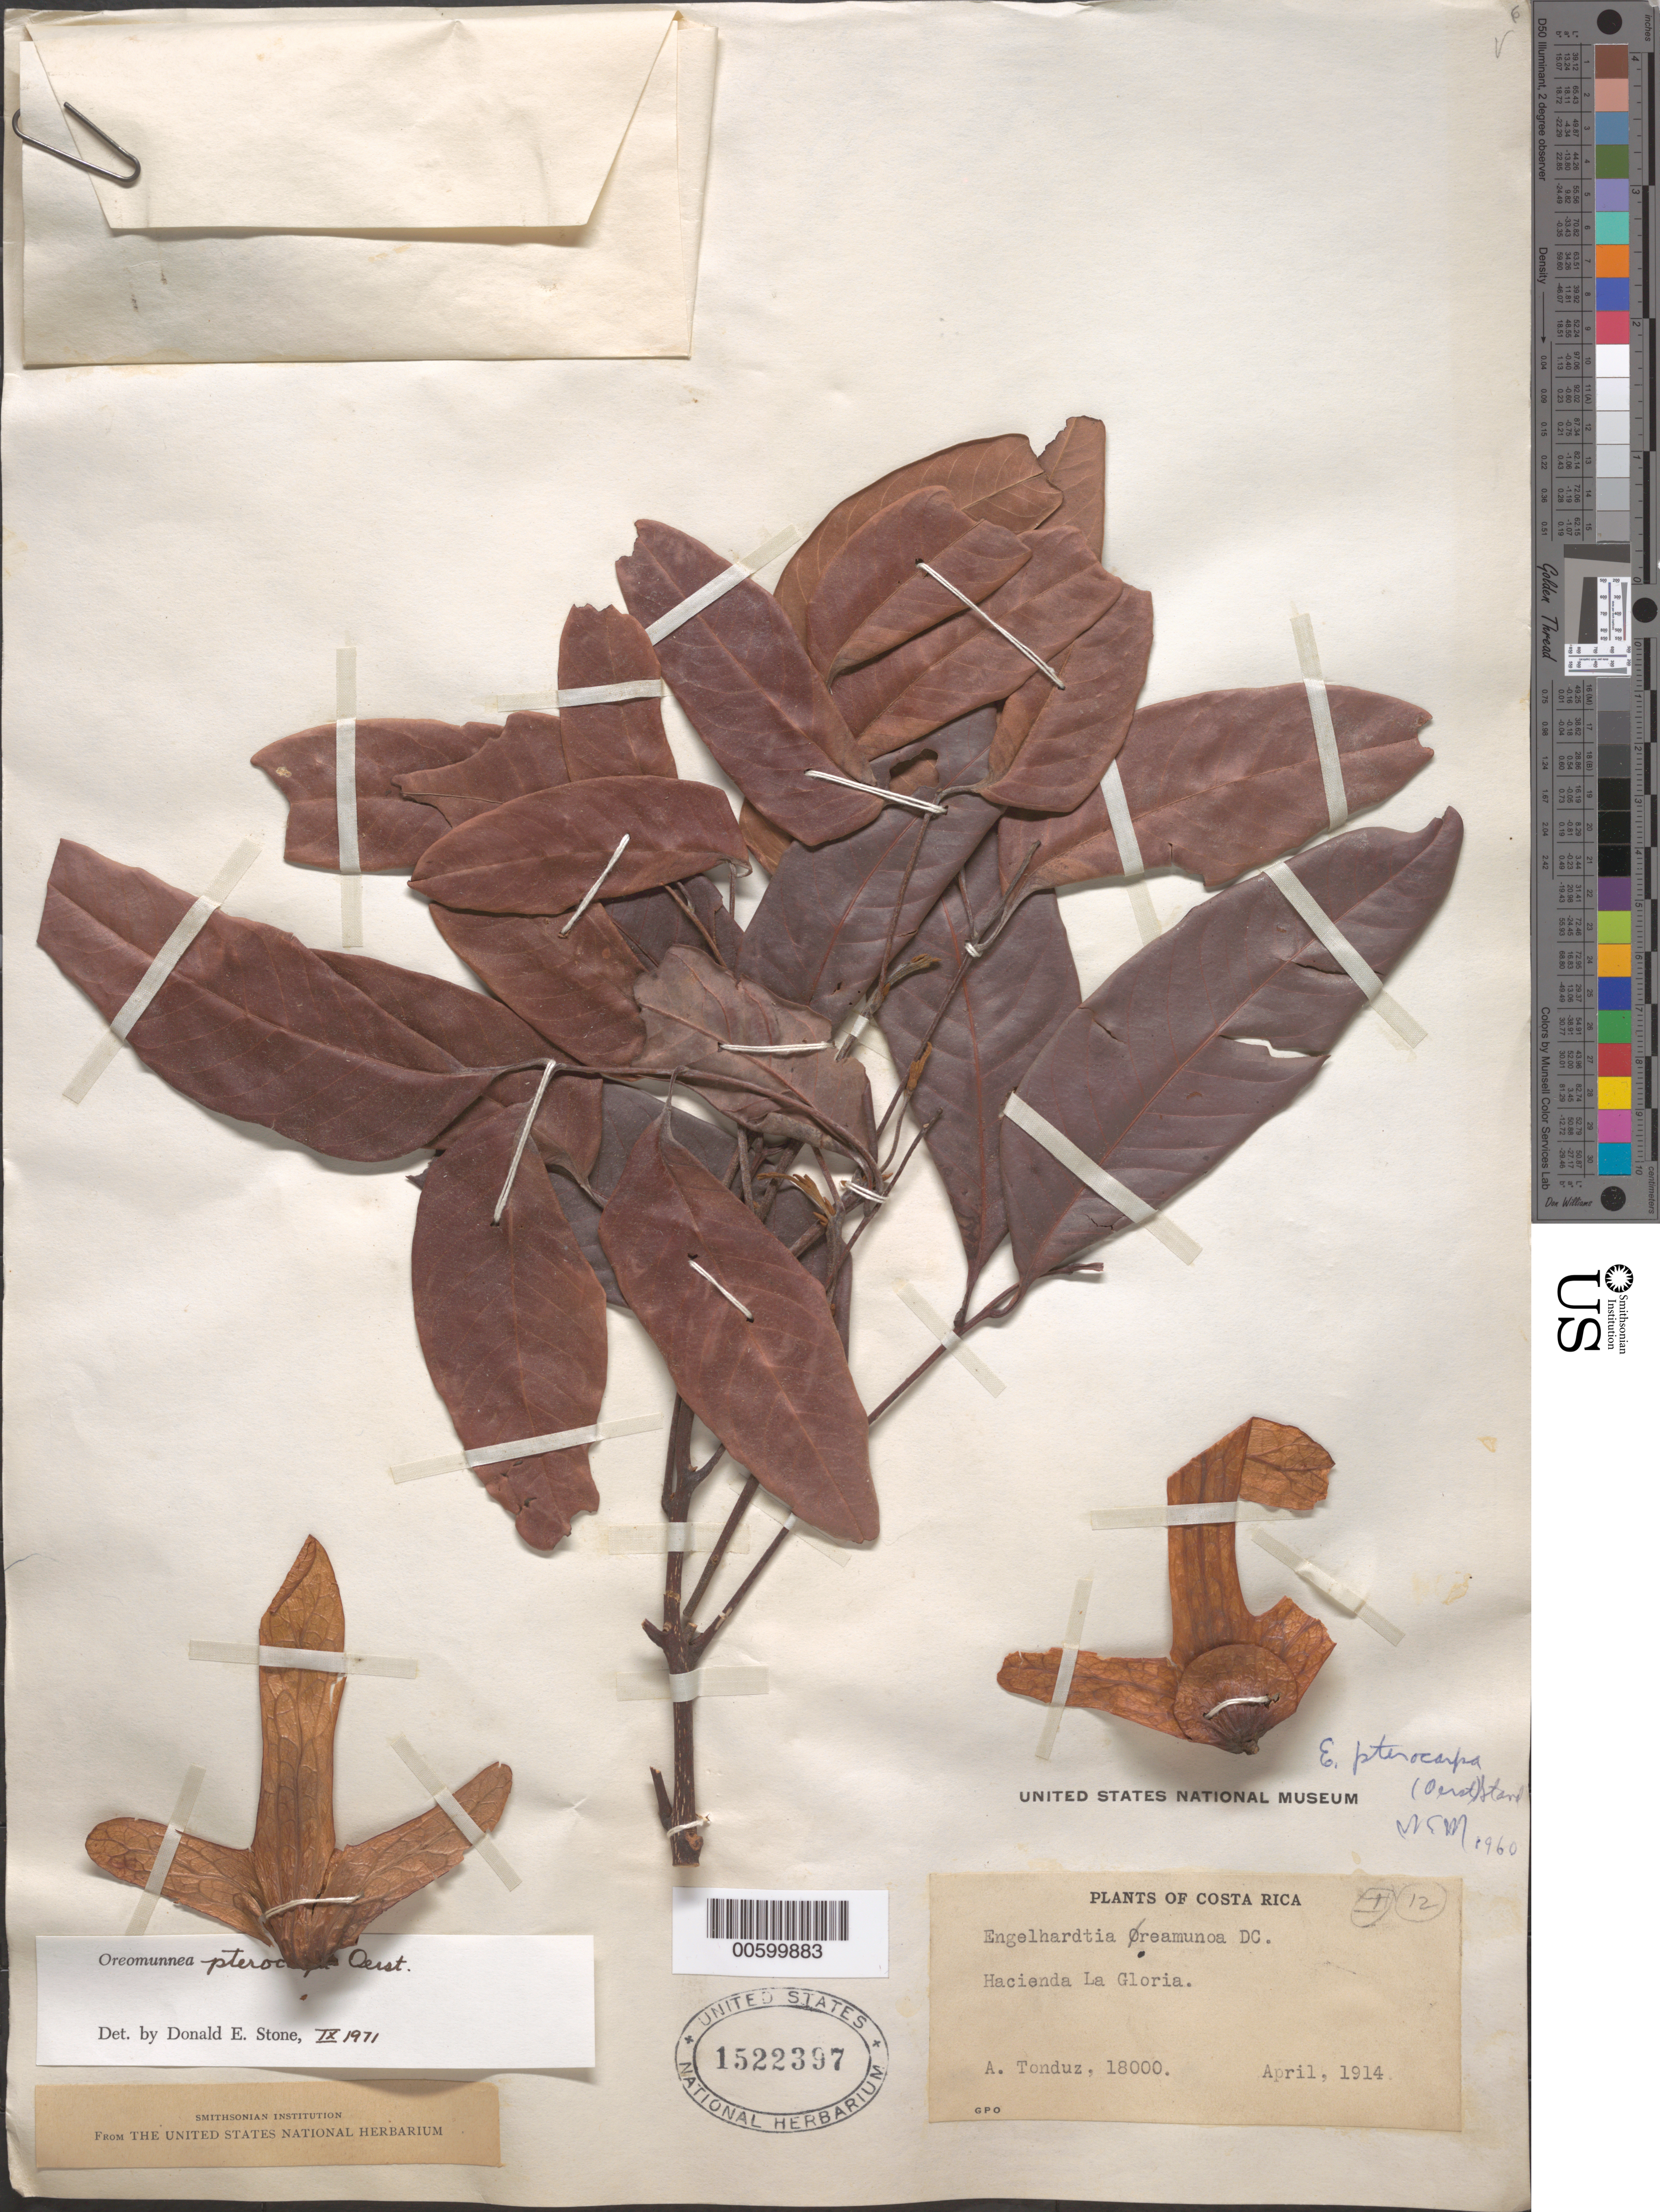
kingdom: Plantae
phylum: Tracheophyta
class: Magnoliopsida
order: Fagales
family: Juglandaceae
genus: Oreomunnea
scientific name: Oreomunnea pterocarpa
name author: Oerst.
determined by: Stone, D. E.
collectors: A. Tonduz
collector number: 18000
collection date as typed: Apr 1914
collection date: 1914-04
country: Costa Rica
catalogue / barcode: US 1522397